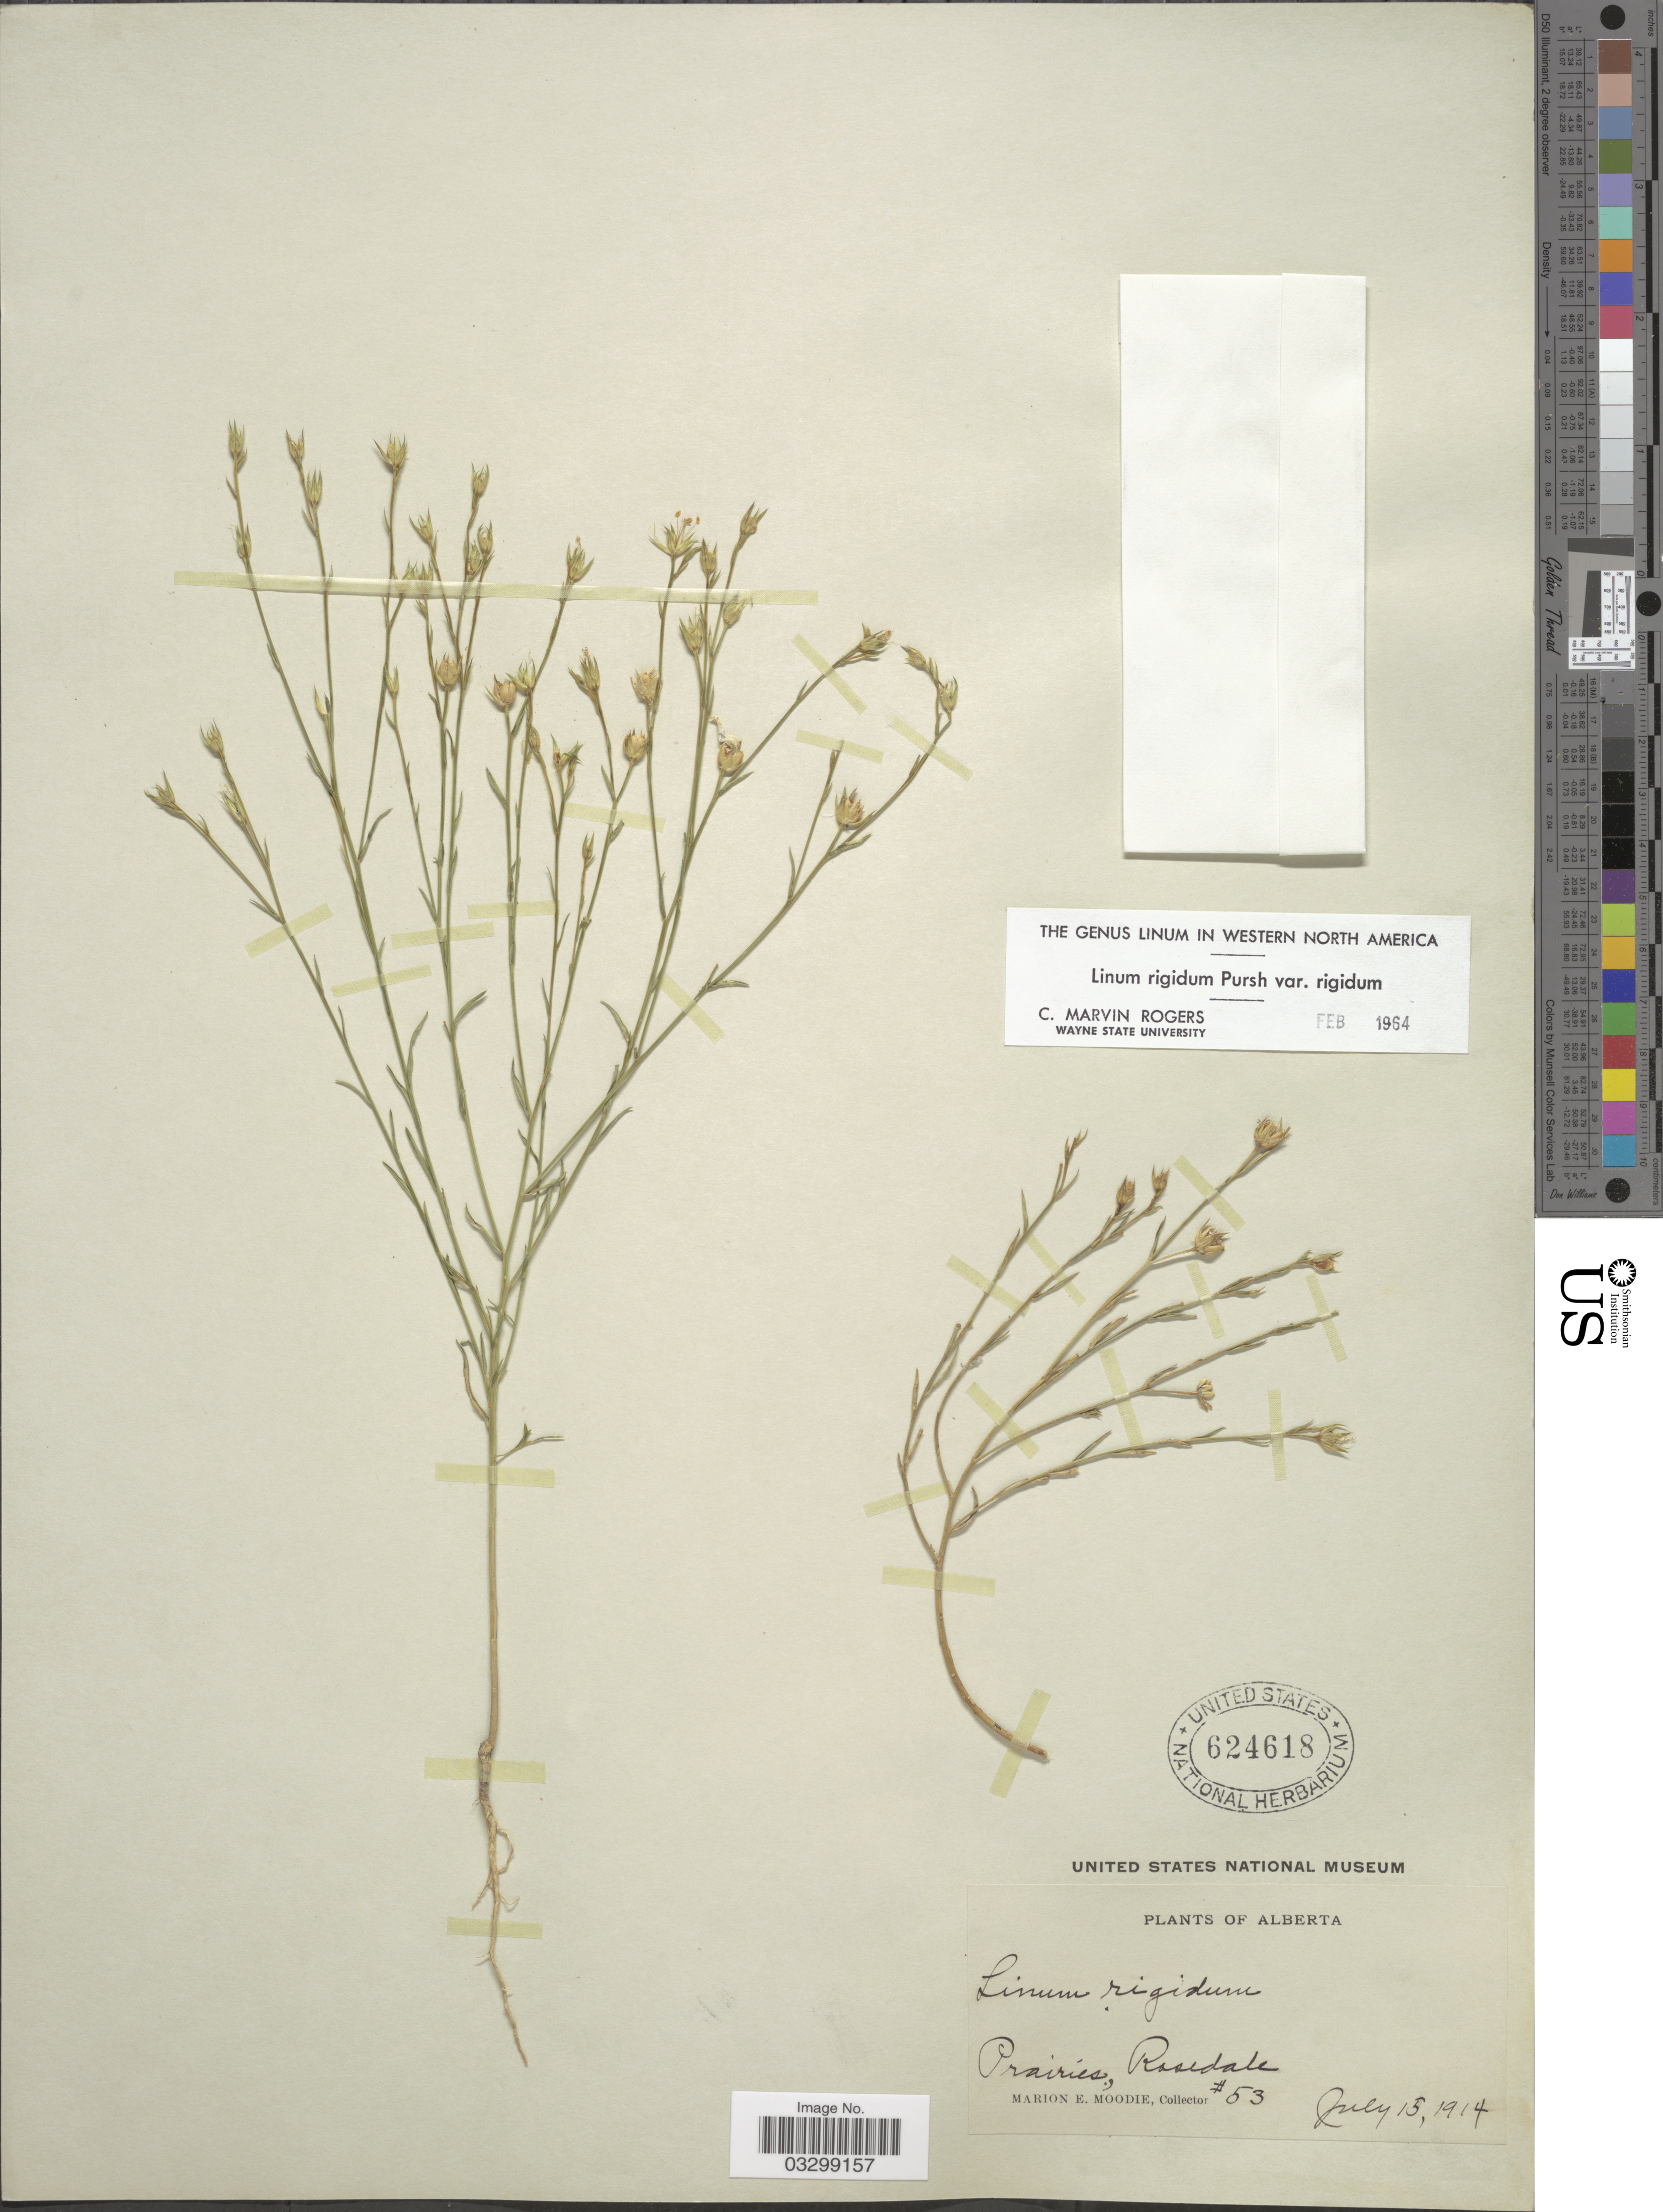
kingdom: Plantae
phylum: Tracheophyta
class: Magnoliopsida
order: Malpighiales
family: Linaceae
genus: Linum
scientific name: Linum rigidum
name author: Pursh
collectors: M. E. Moodie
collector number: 53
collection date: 1914-07-15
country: Canada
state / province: Alberta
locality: Rosedale.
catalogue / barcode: US 624618